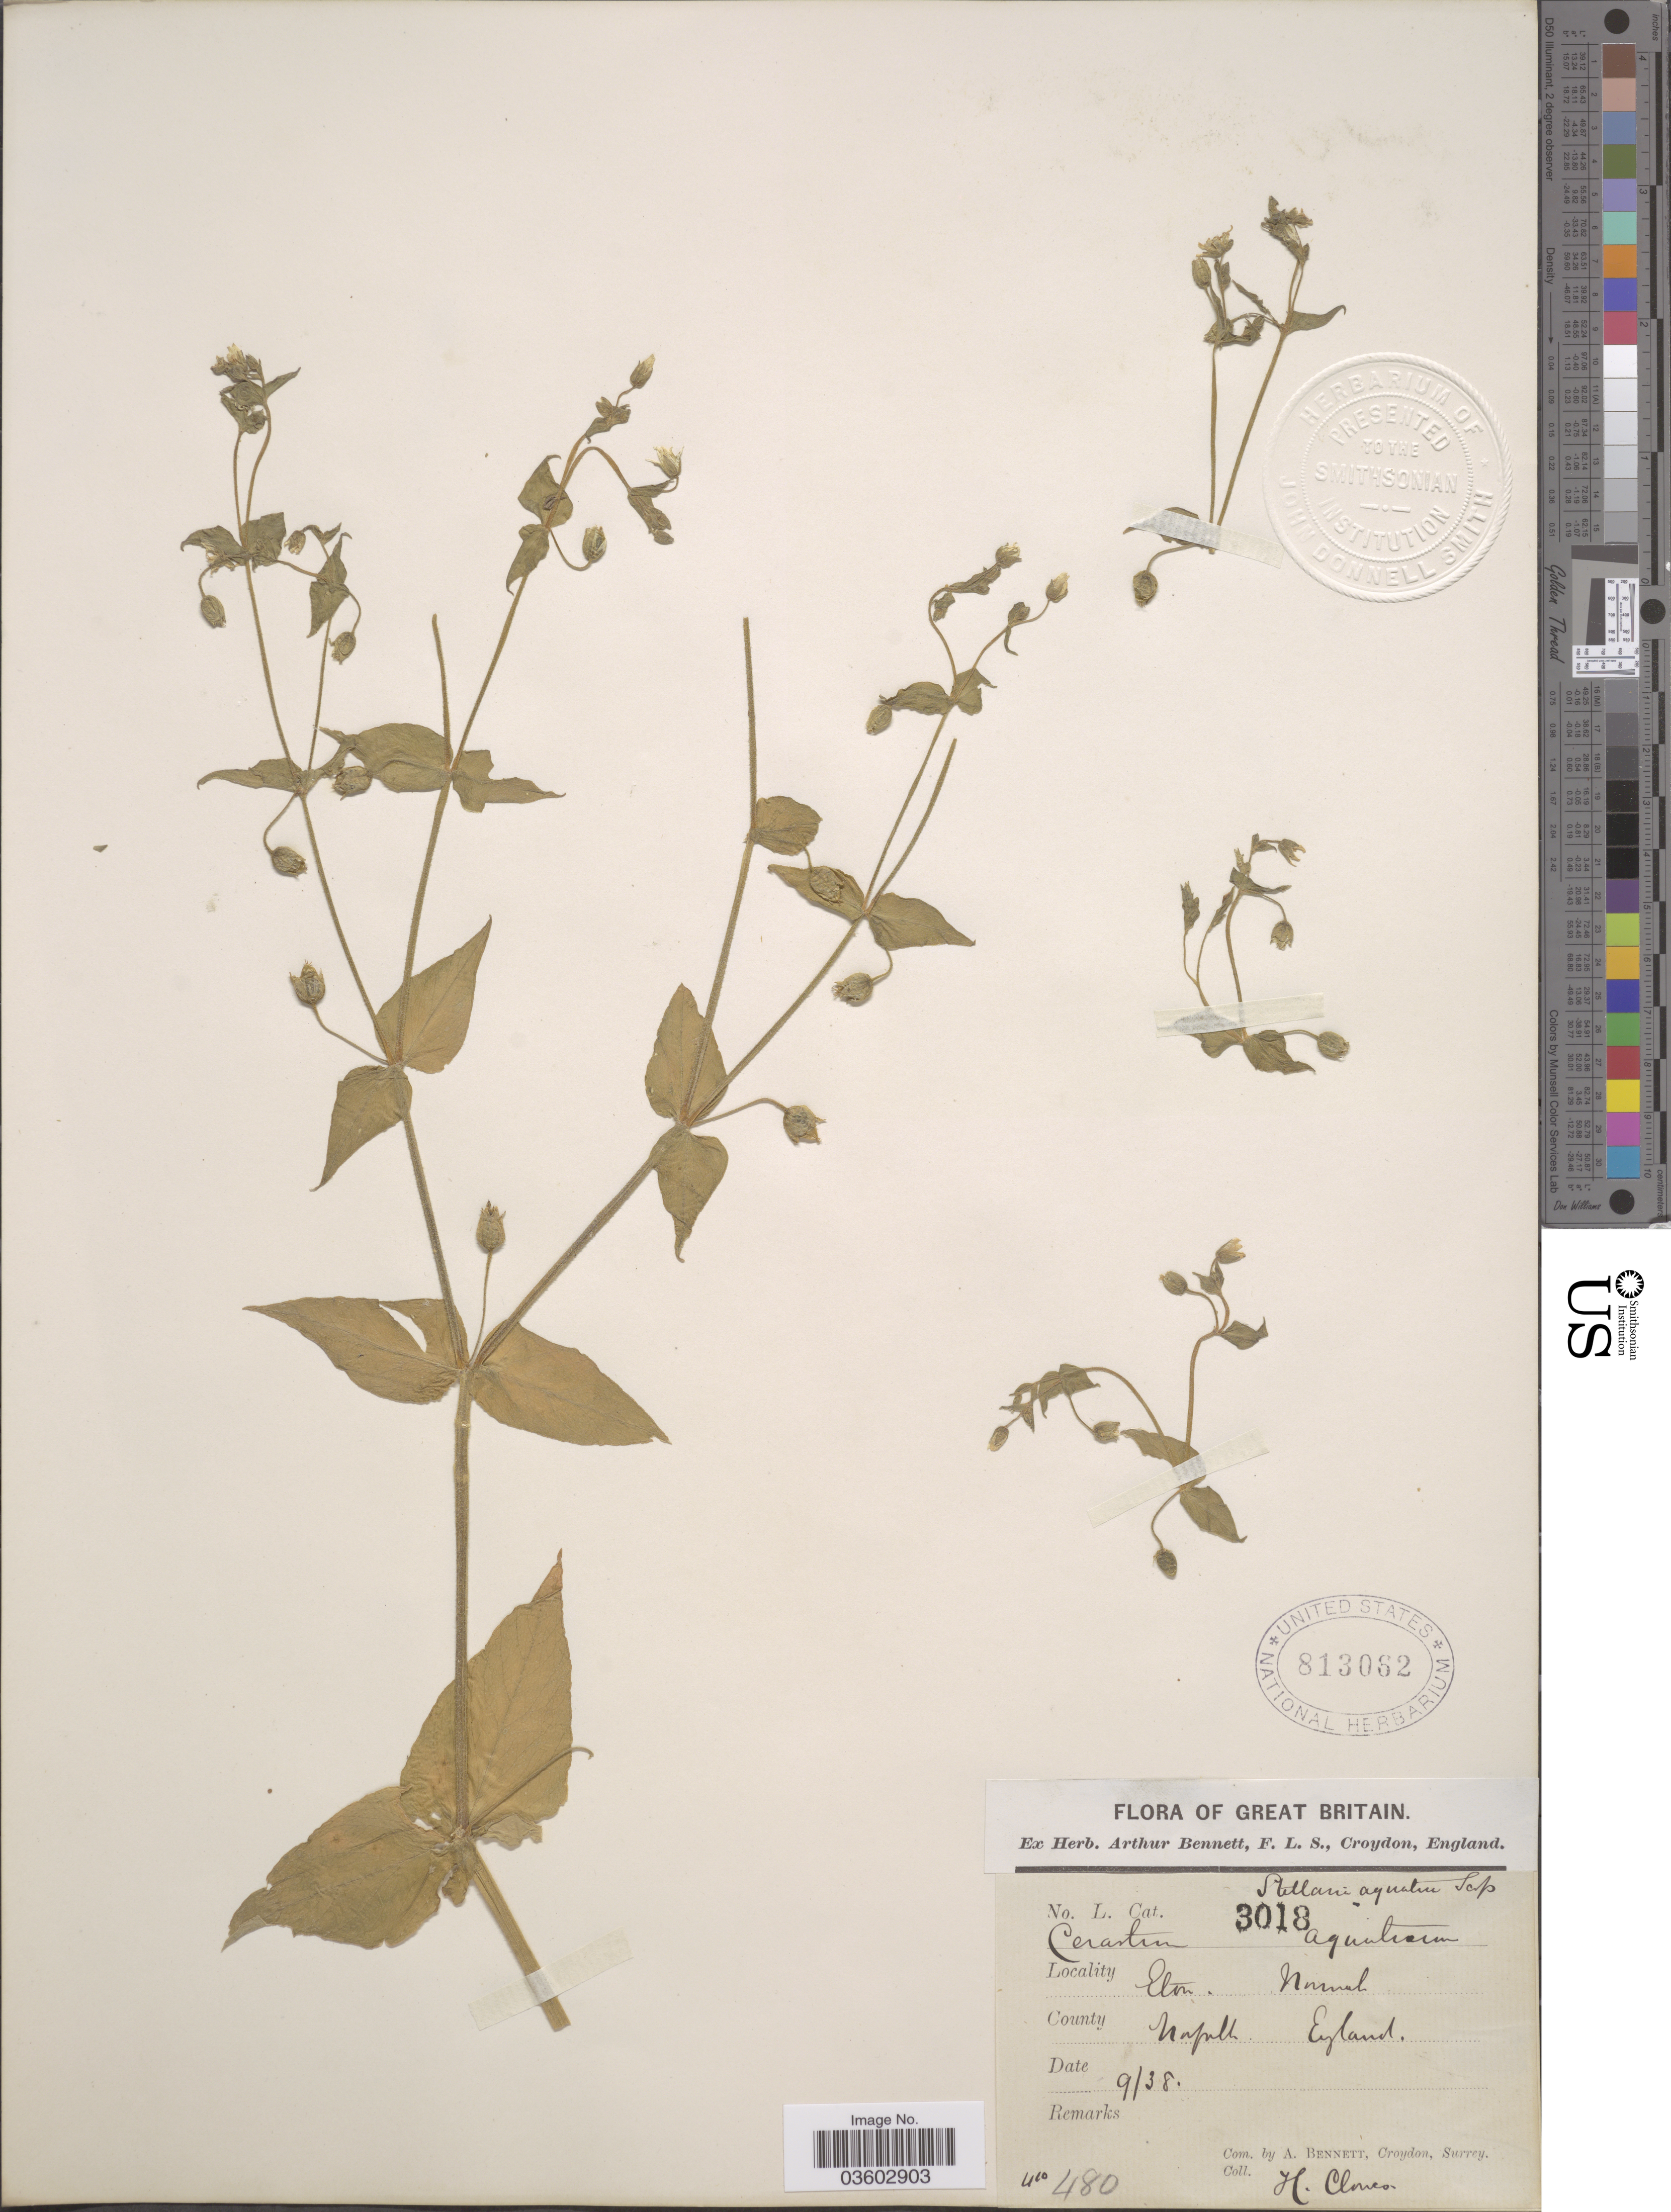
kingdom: Plantae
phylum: Tracheophyta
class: Magnoliopsida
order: Caryophyllales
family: Caryophyllaceae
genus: Cerastium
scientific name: Cerastium aquaticum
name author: L.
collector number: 3018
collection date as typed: Transcribed d/m/y: /9/38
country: United Kingdom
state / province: England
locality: Great Britain. Eaton Norwich. County Norfolk England.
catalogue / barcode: US 813062